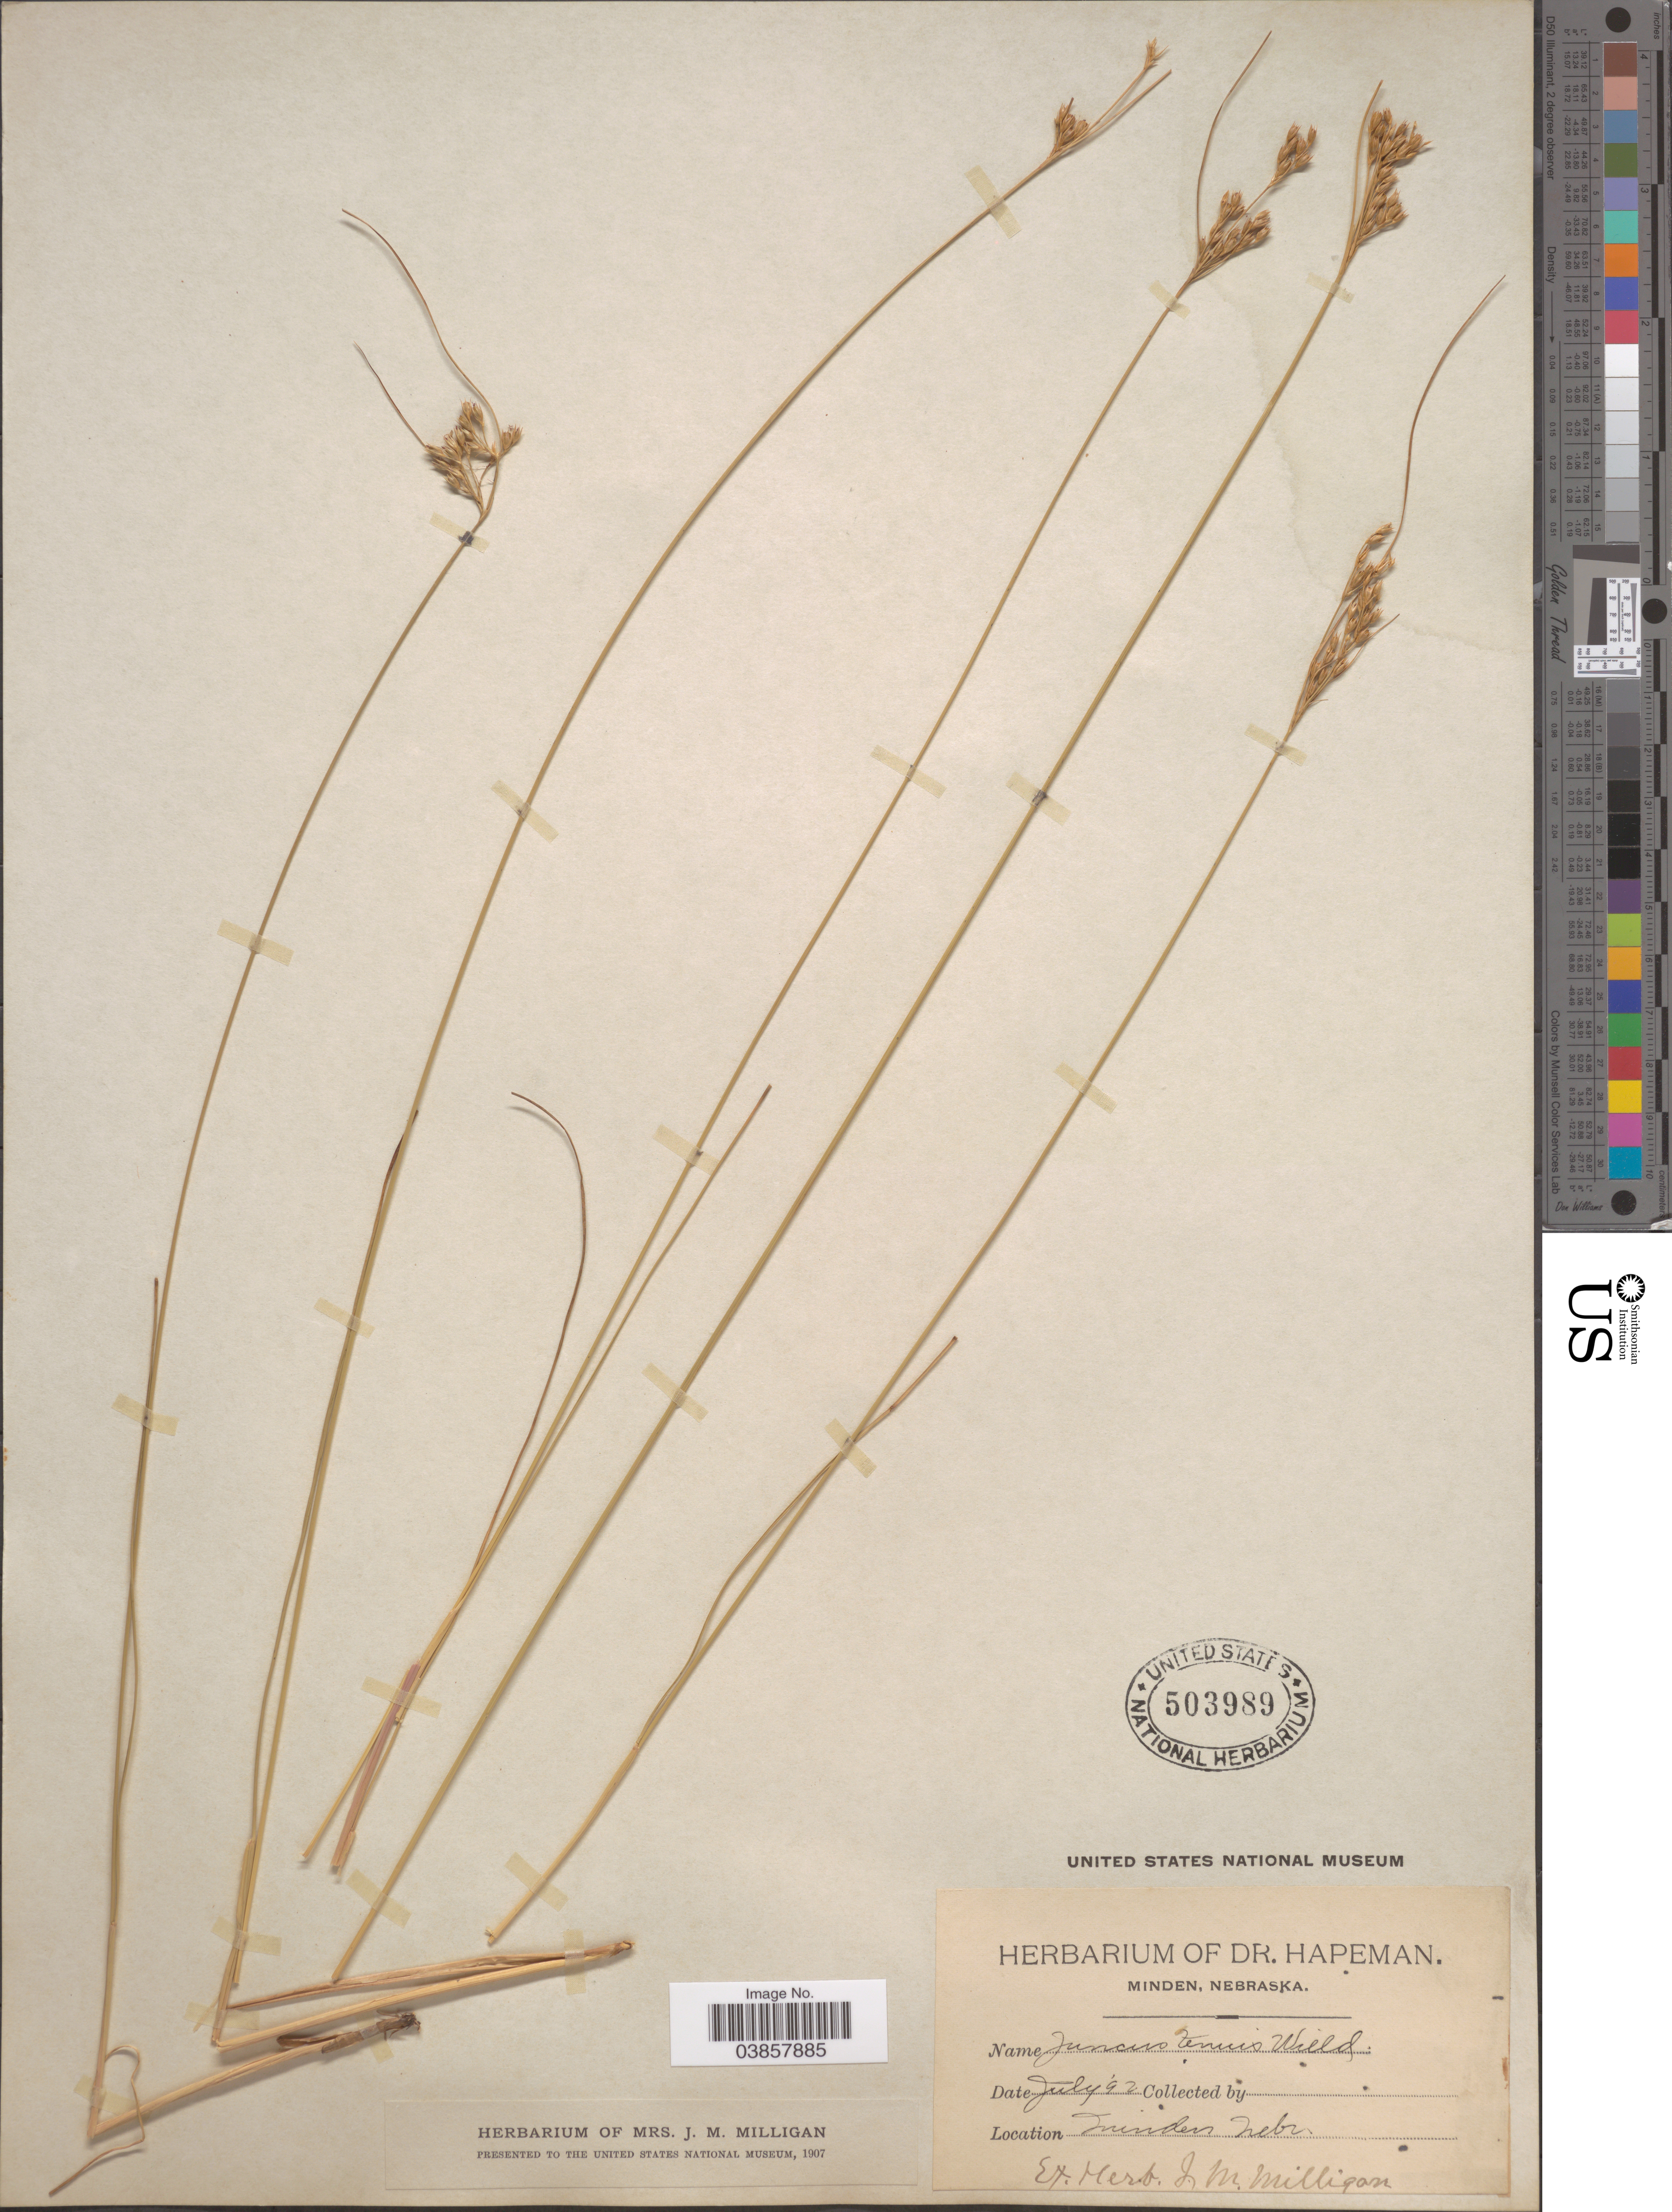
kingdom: Plantae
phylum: Tracheophyta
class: Liliopsida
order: Poales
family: Juncaceae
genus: Juncus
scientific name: Juncus tenuis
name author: Willd.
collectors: ex herb. J. M. Milligan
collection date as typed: Transcribed d/m/y: /7/92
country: United States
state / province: Nebraska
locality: Minden.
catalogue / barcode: US 503989